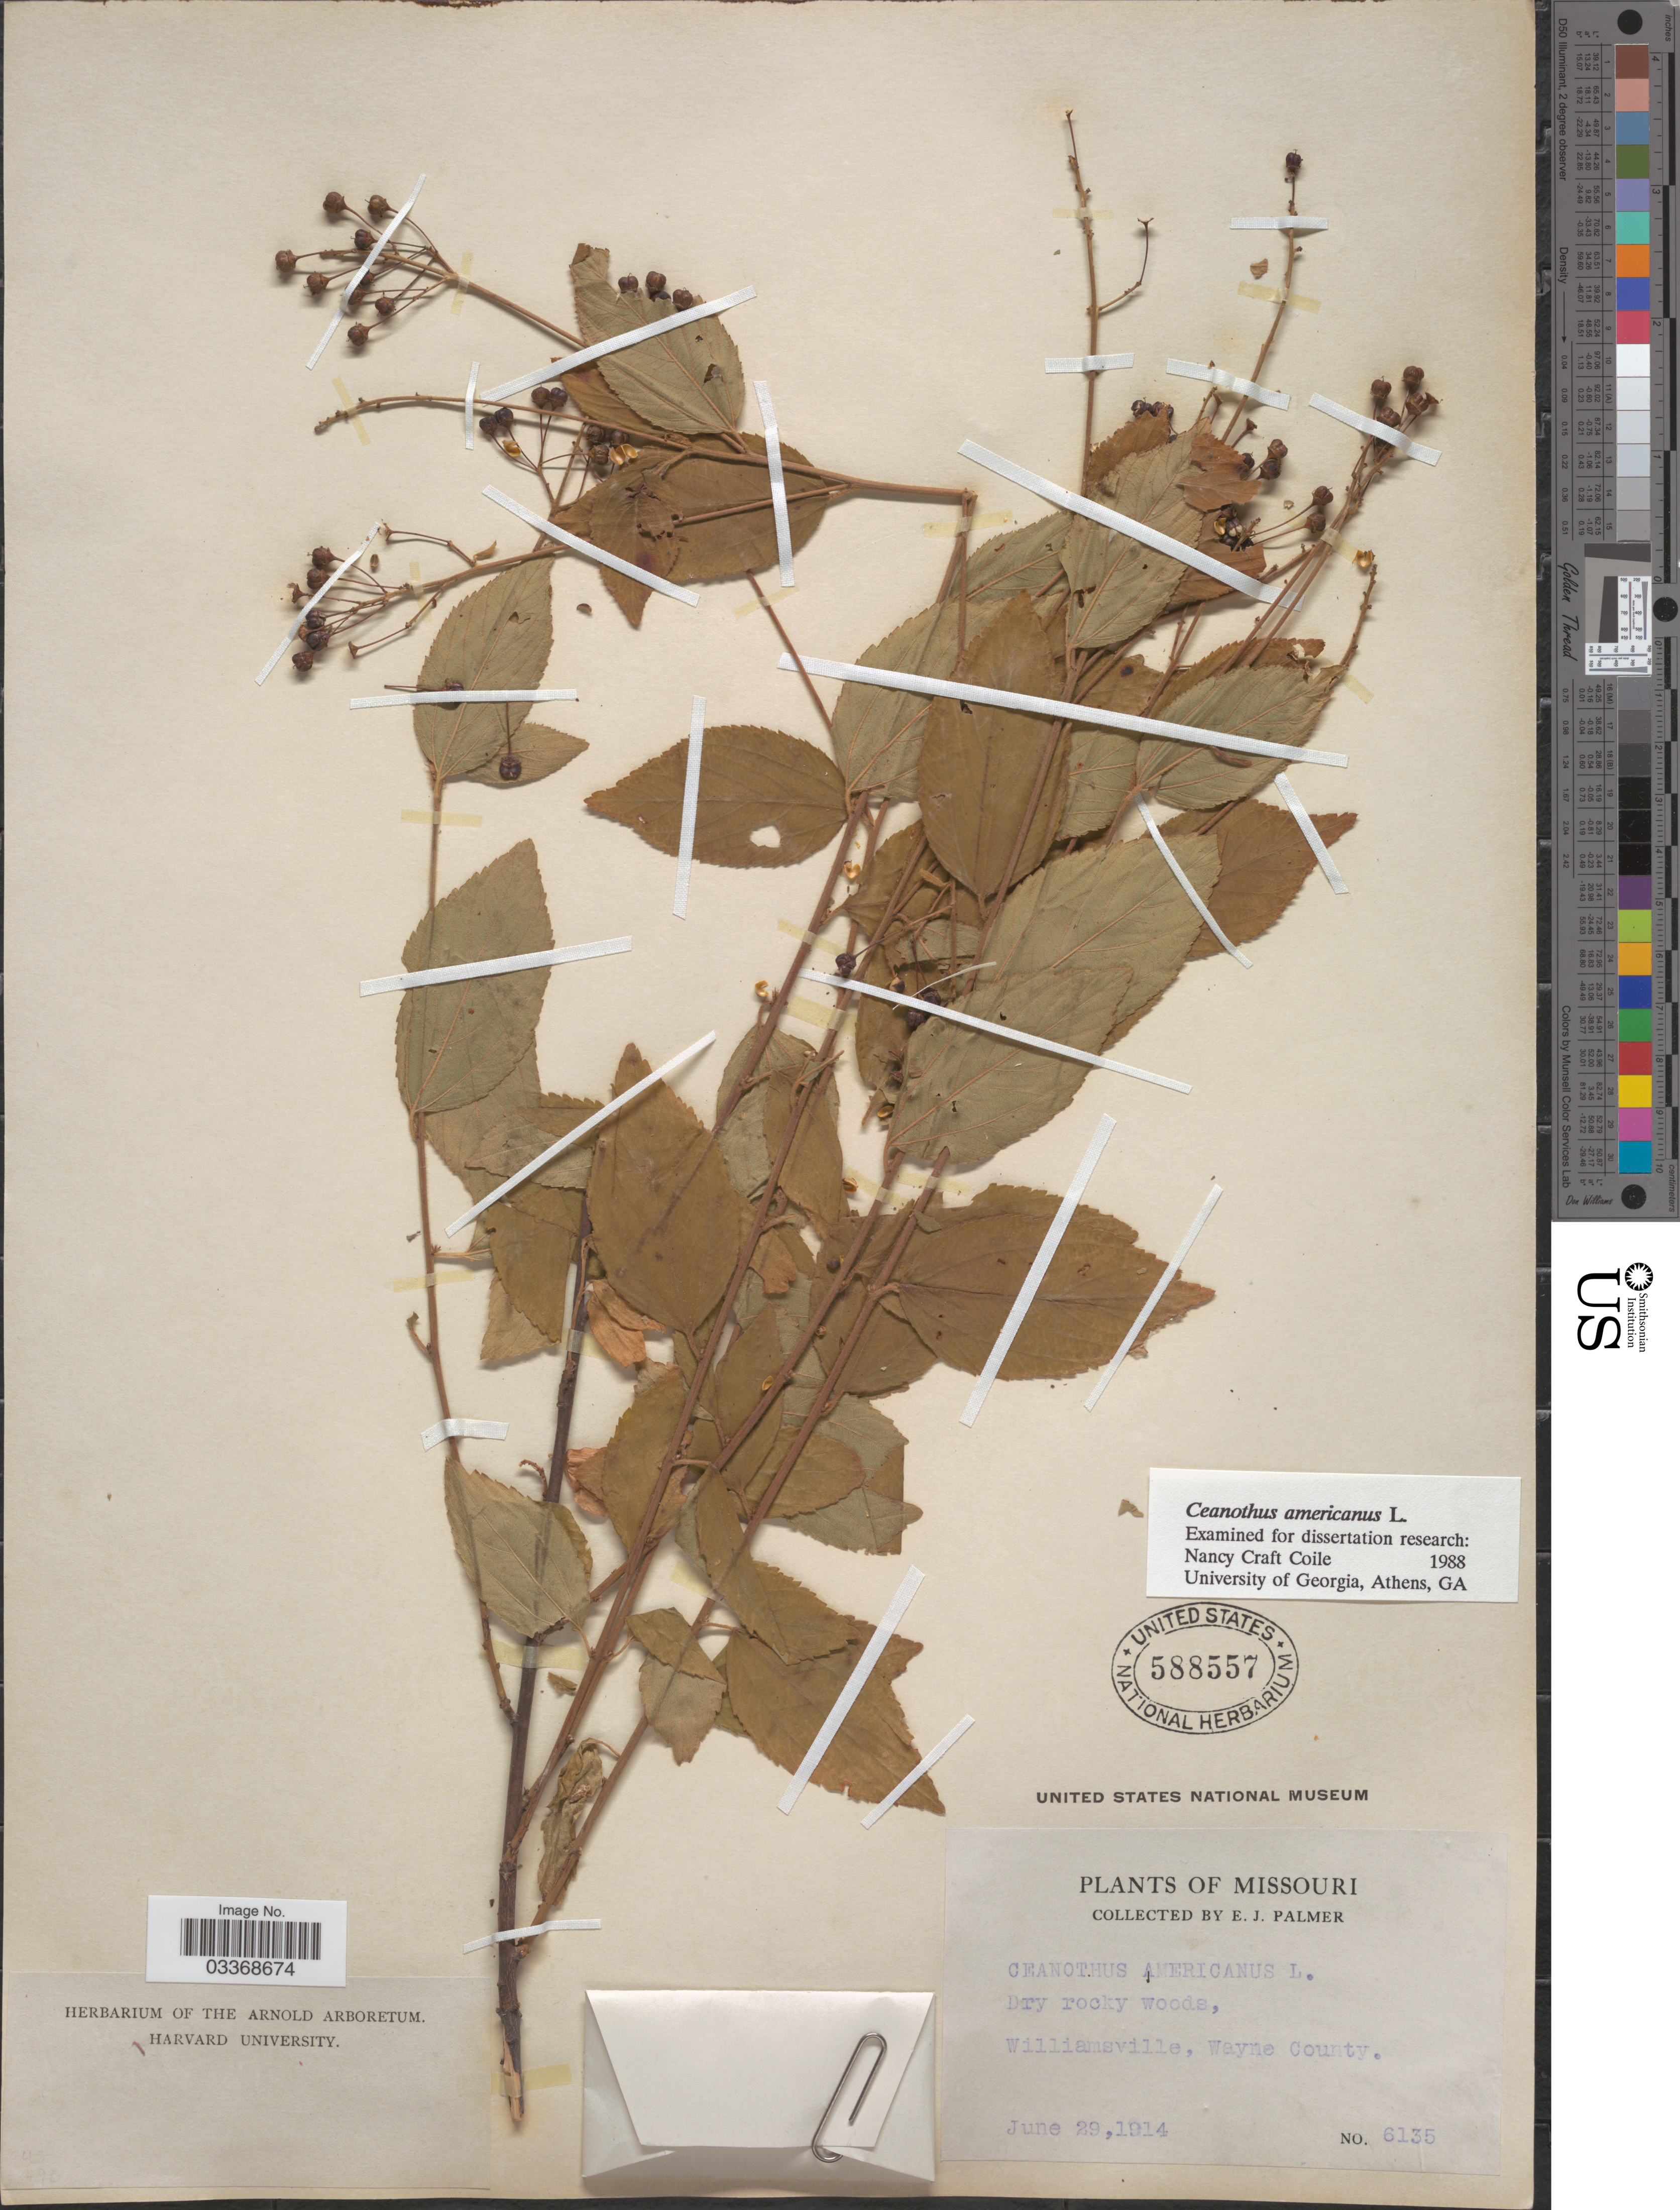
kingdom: Plantae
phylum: Tracheophyta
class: Magnoliopsida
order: Rosales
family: Rhamnaceae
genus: Ceanothus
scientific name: Ceanothus americanus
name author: L.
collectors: E. J. Palmer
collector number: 6135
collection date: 1914-06-29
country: United States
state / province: Missouri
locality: Williamsville, Wayne County.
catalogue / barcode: US 588557